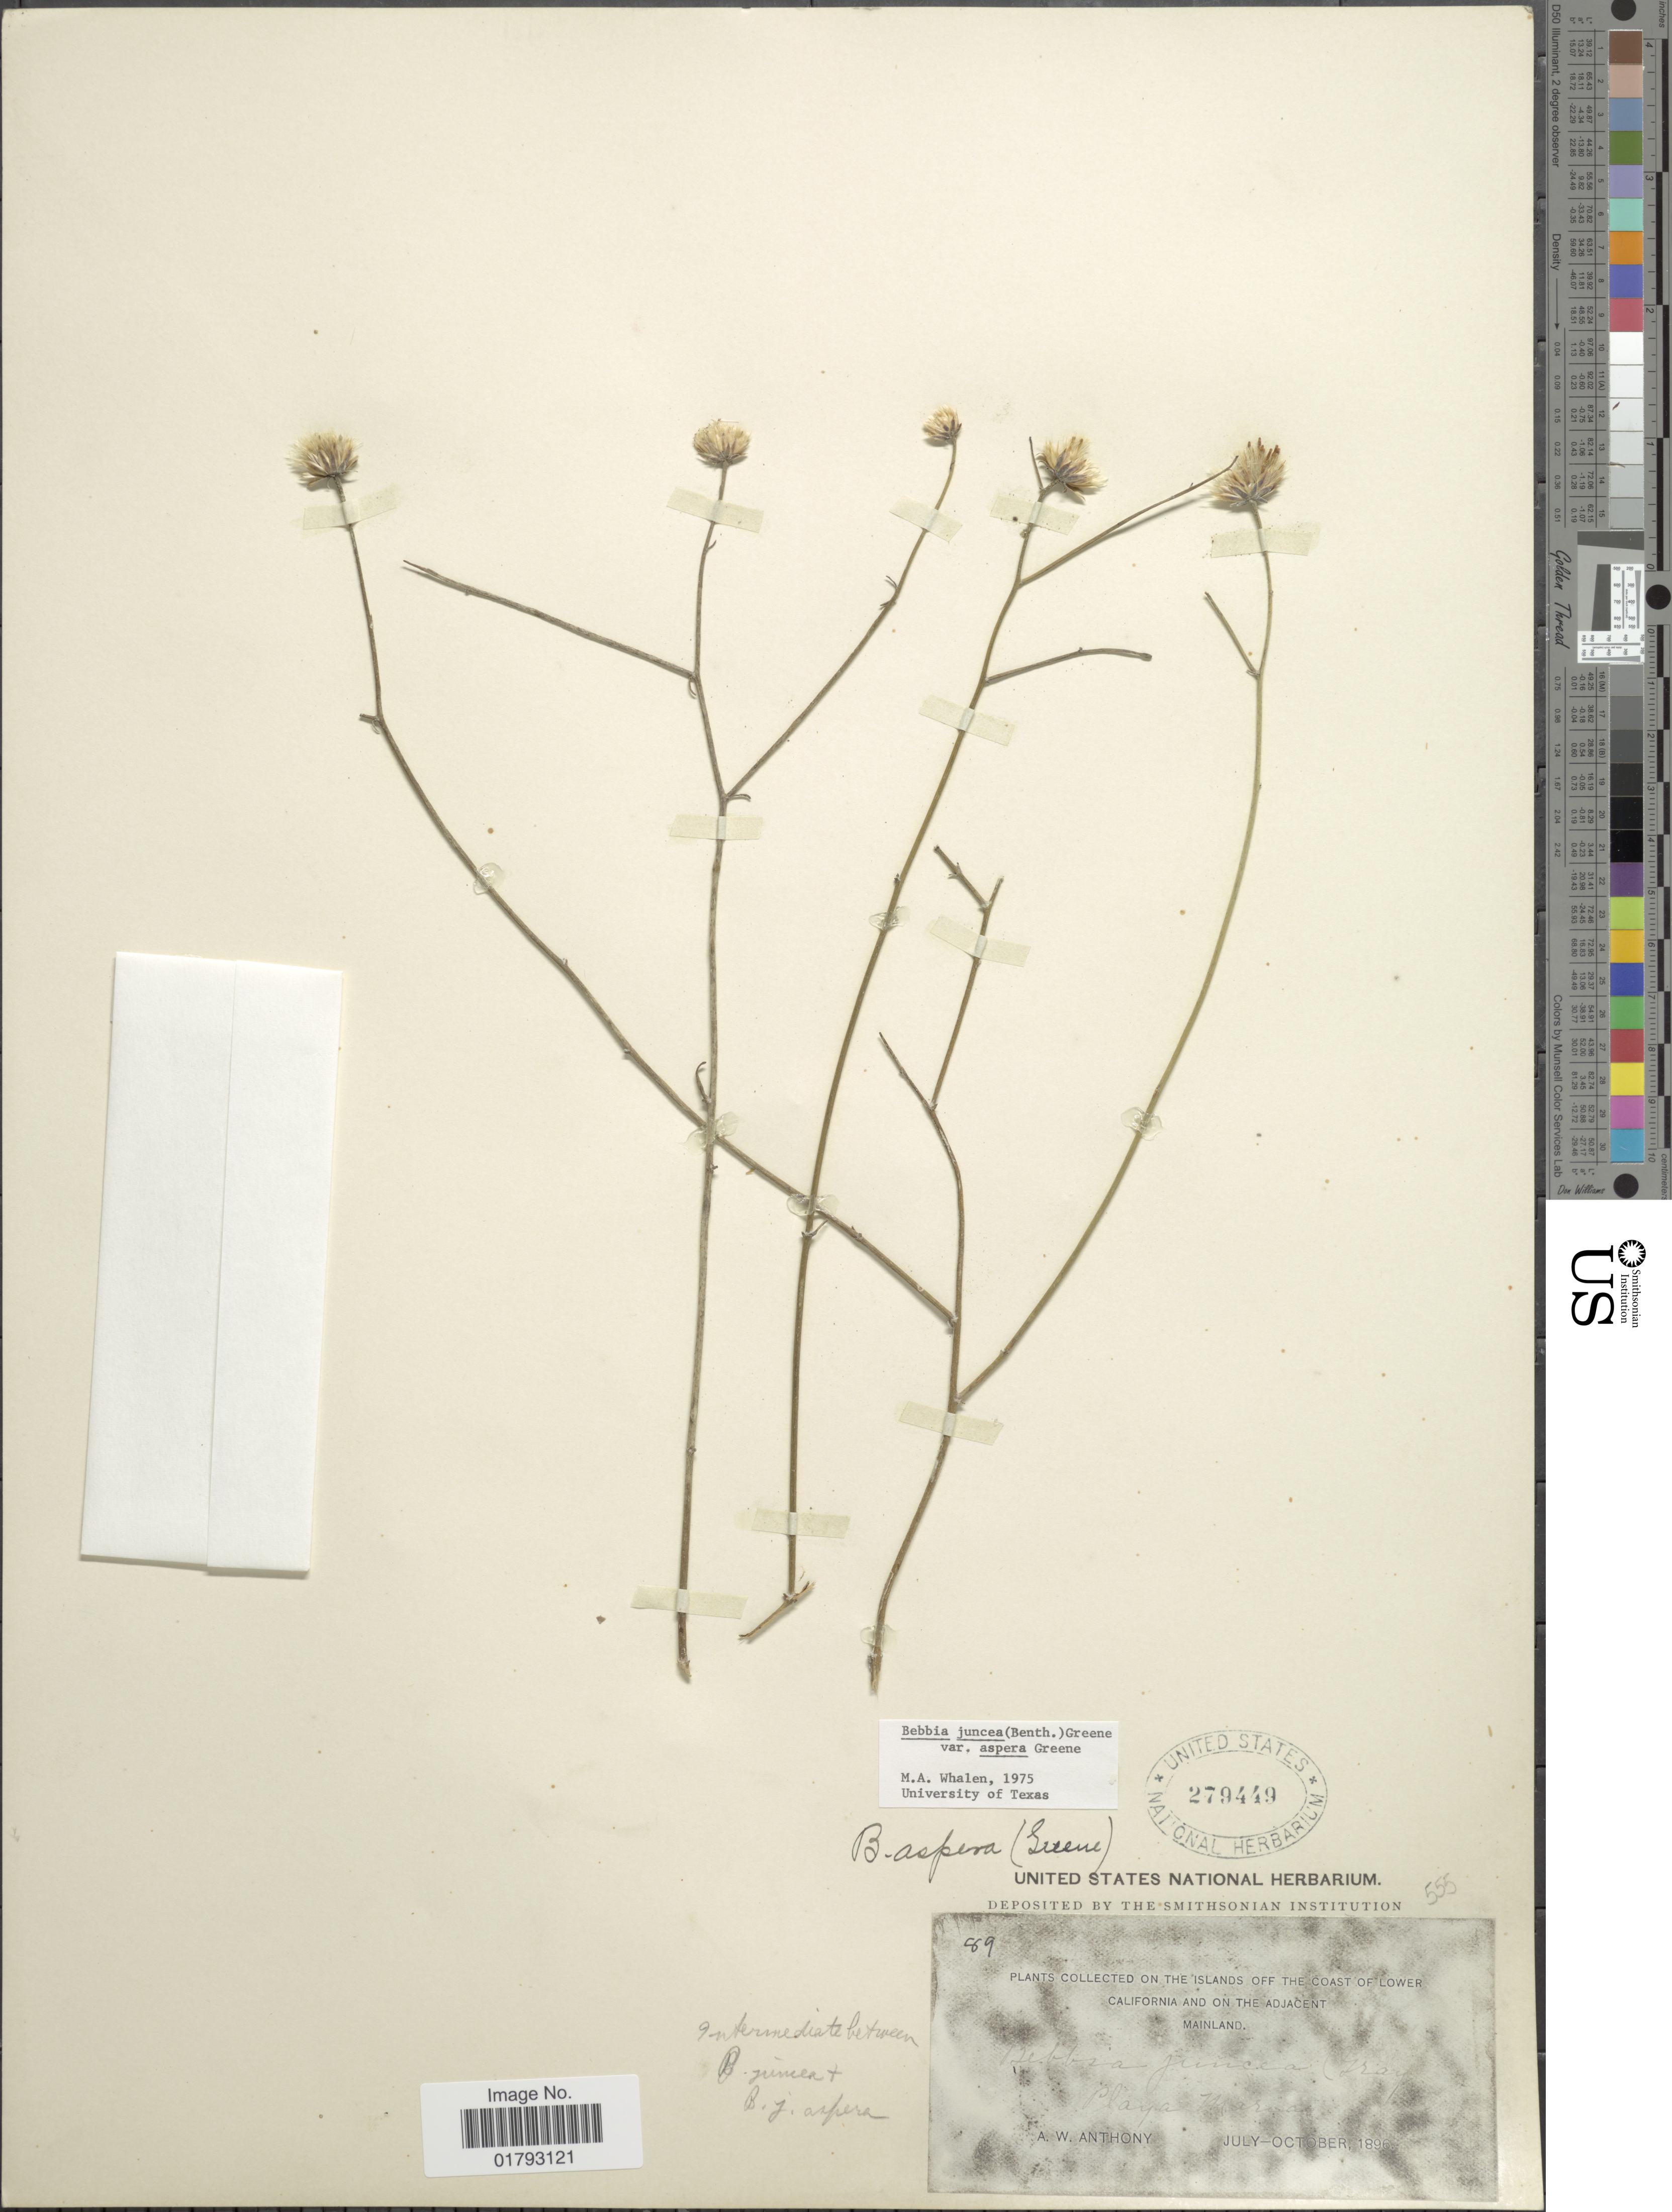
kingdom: Plantae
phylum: Tracheophyta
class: Magnoliopsida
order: Asterales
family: Asteraceae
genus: Bebbia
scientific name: Bebbia juncea var. aspera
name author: Greene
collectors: A. W. Anthony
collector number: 89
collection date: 1896-07/1896-10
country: Mexico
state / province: Baja California Sur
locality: Islands off the Coast of Lower California on the adjacent mainland. Playa Maria.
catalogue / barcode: US 279449